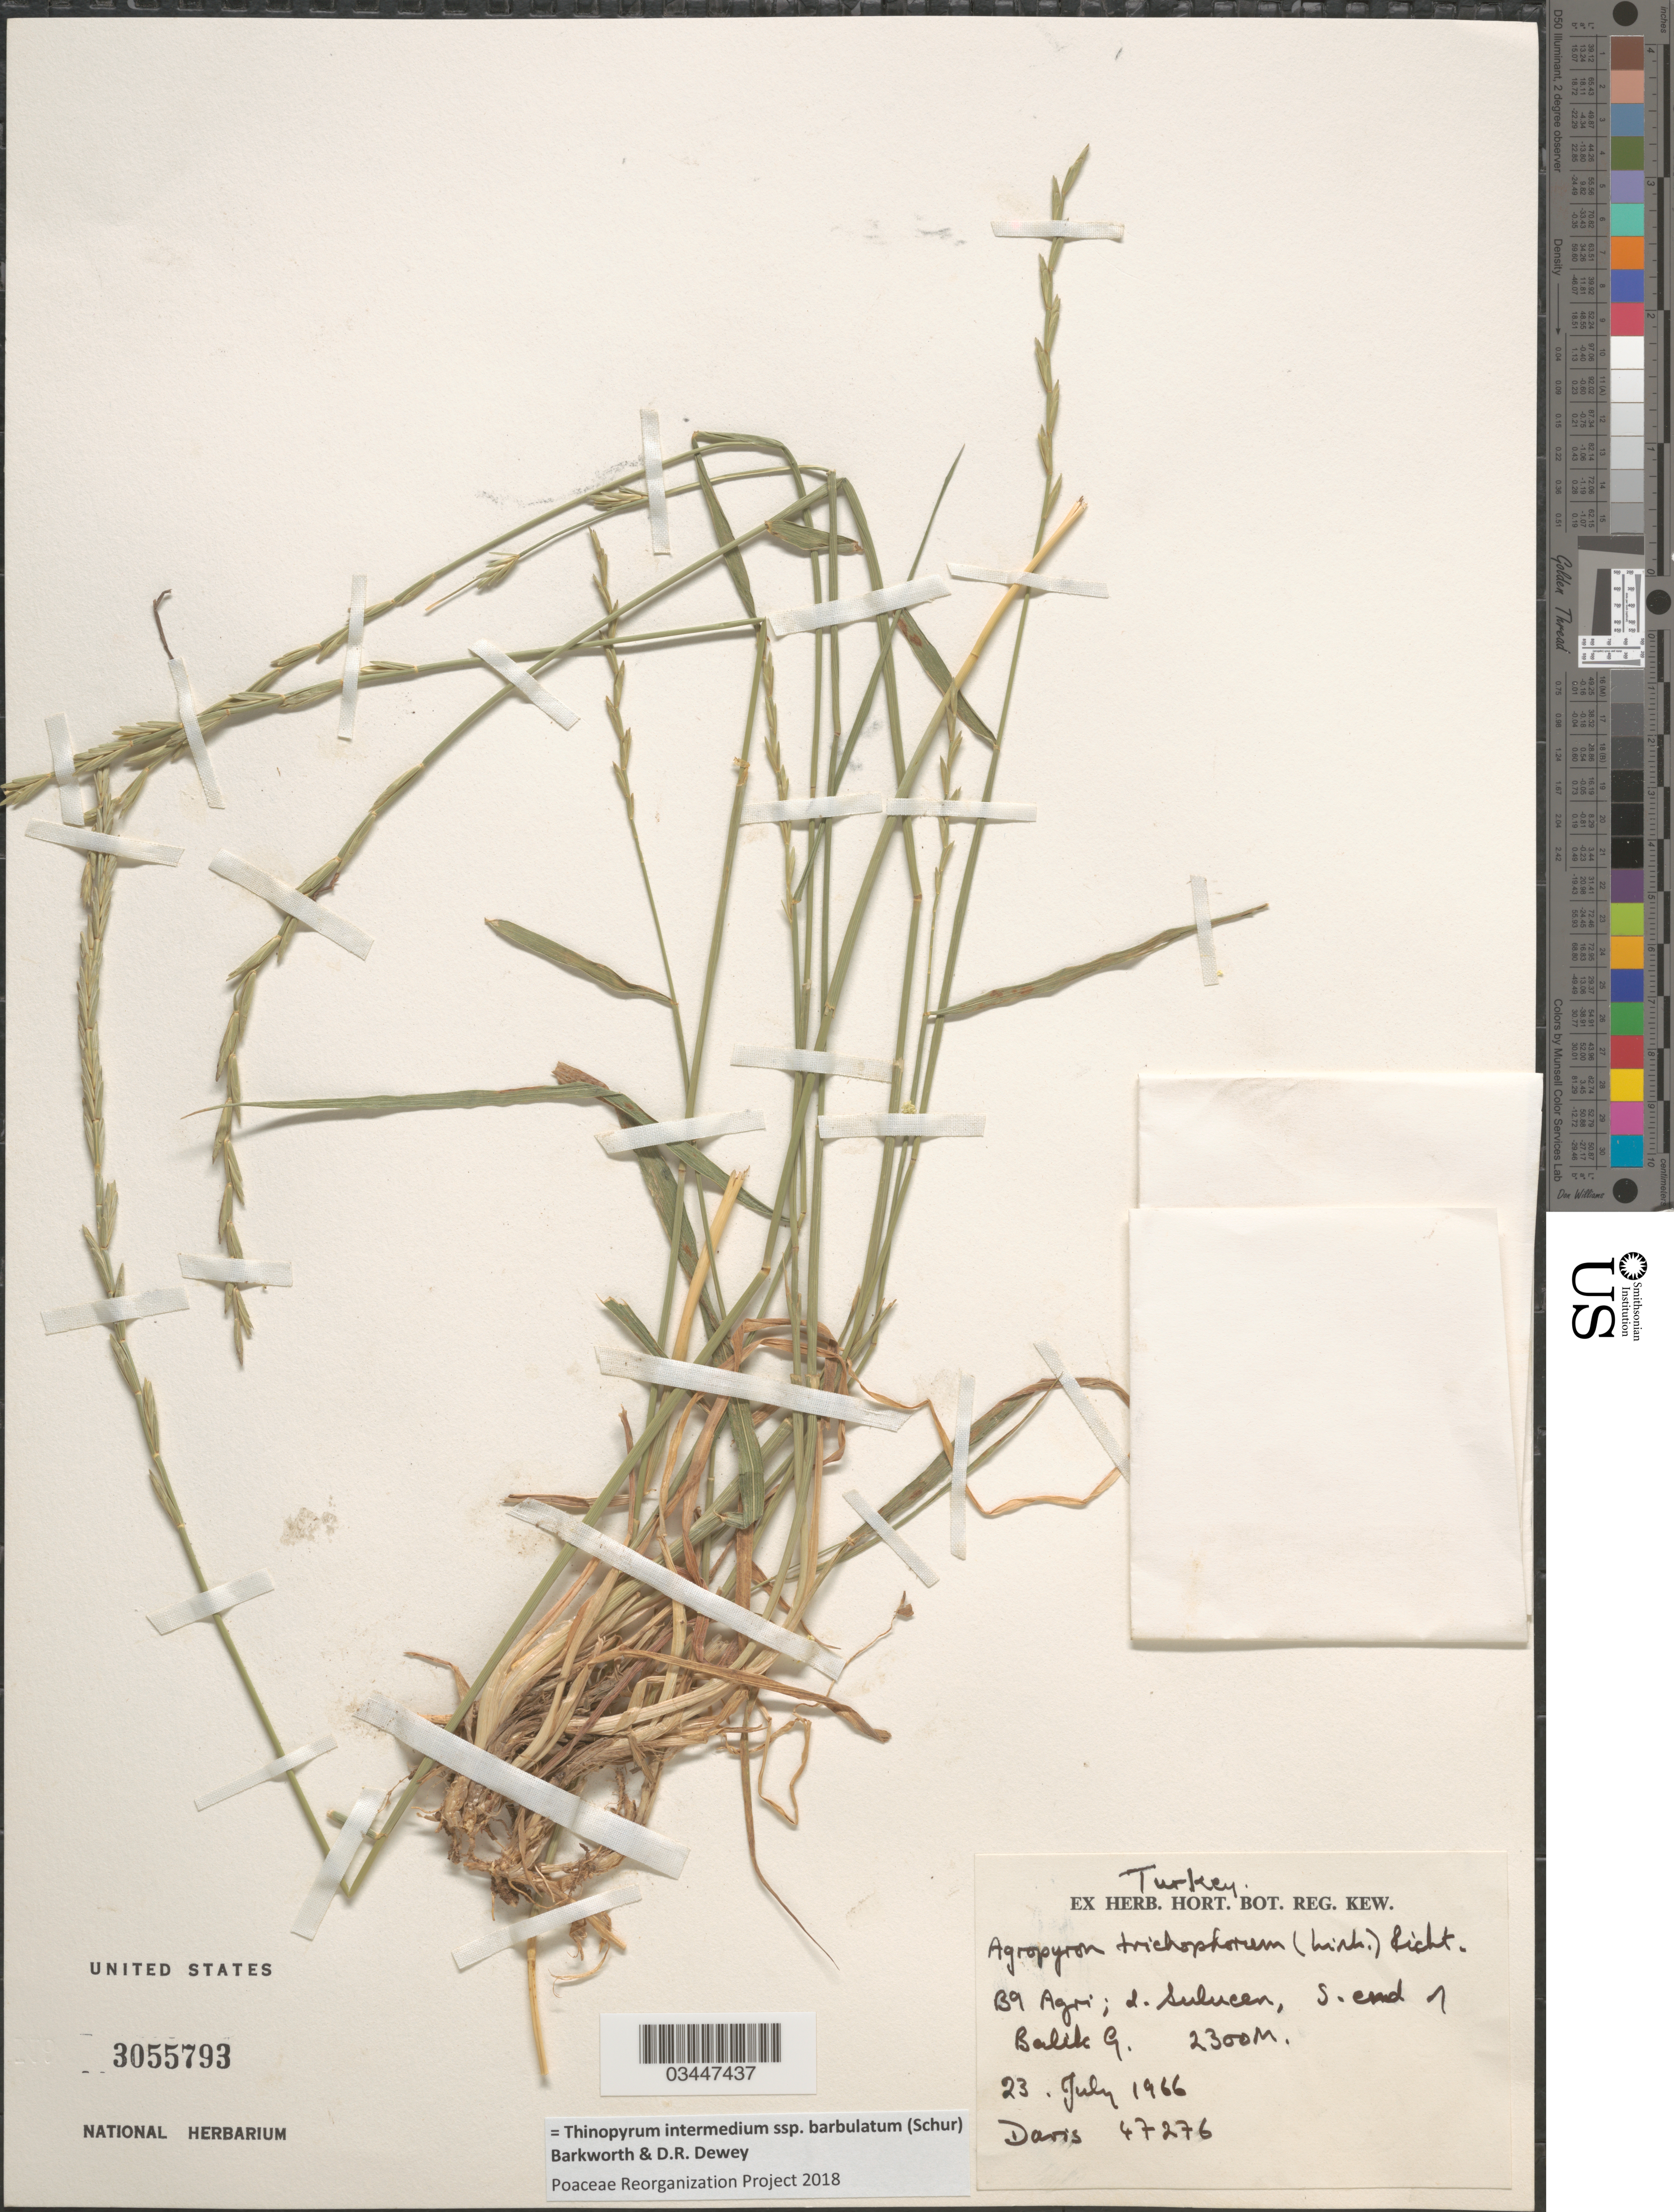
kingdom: Plantae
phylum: Tracheophyta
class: Liliopsida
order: Poales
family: Poaceae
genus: Thinopyrum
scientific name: Thinopyrum intermedium subsp. barbulatum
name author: (Schur) Barkworth & Dewey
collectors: -. Davis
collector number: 47276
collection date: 1966-07-23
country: Turkey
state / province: Agri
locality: B9 Agri; d. Sulucen, S. end of Balik G.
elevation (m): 2300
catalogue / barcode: US 3055793